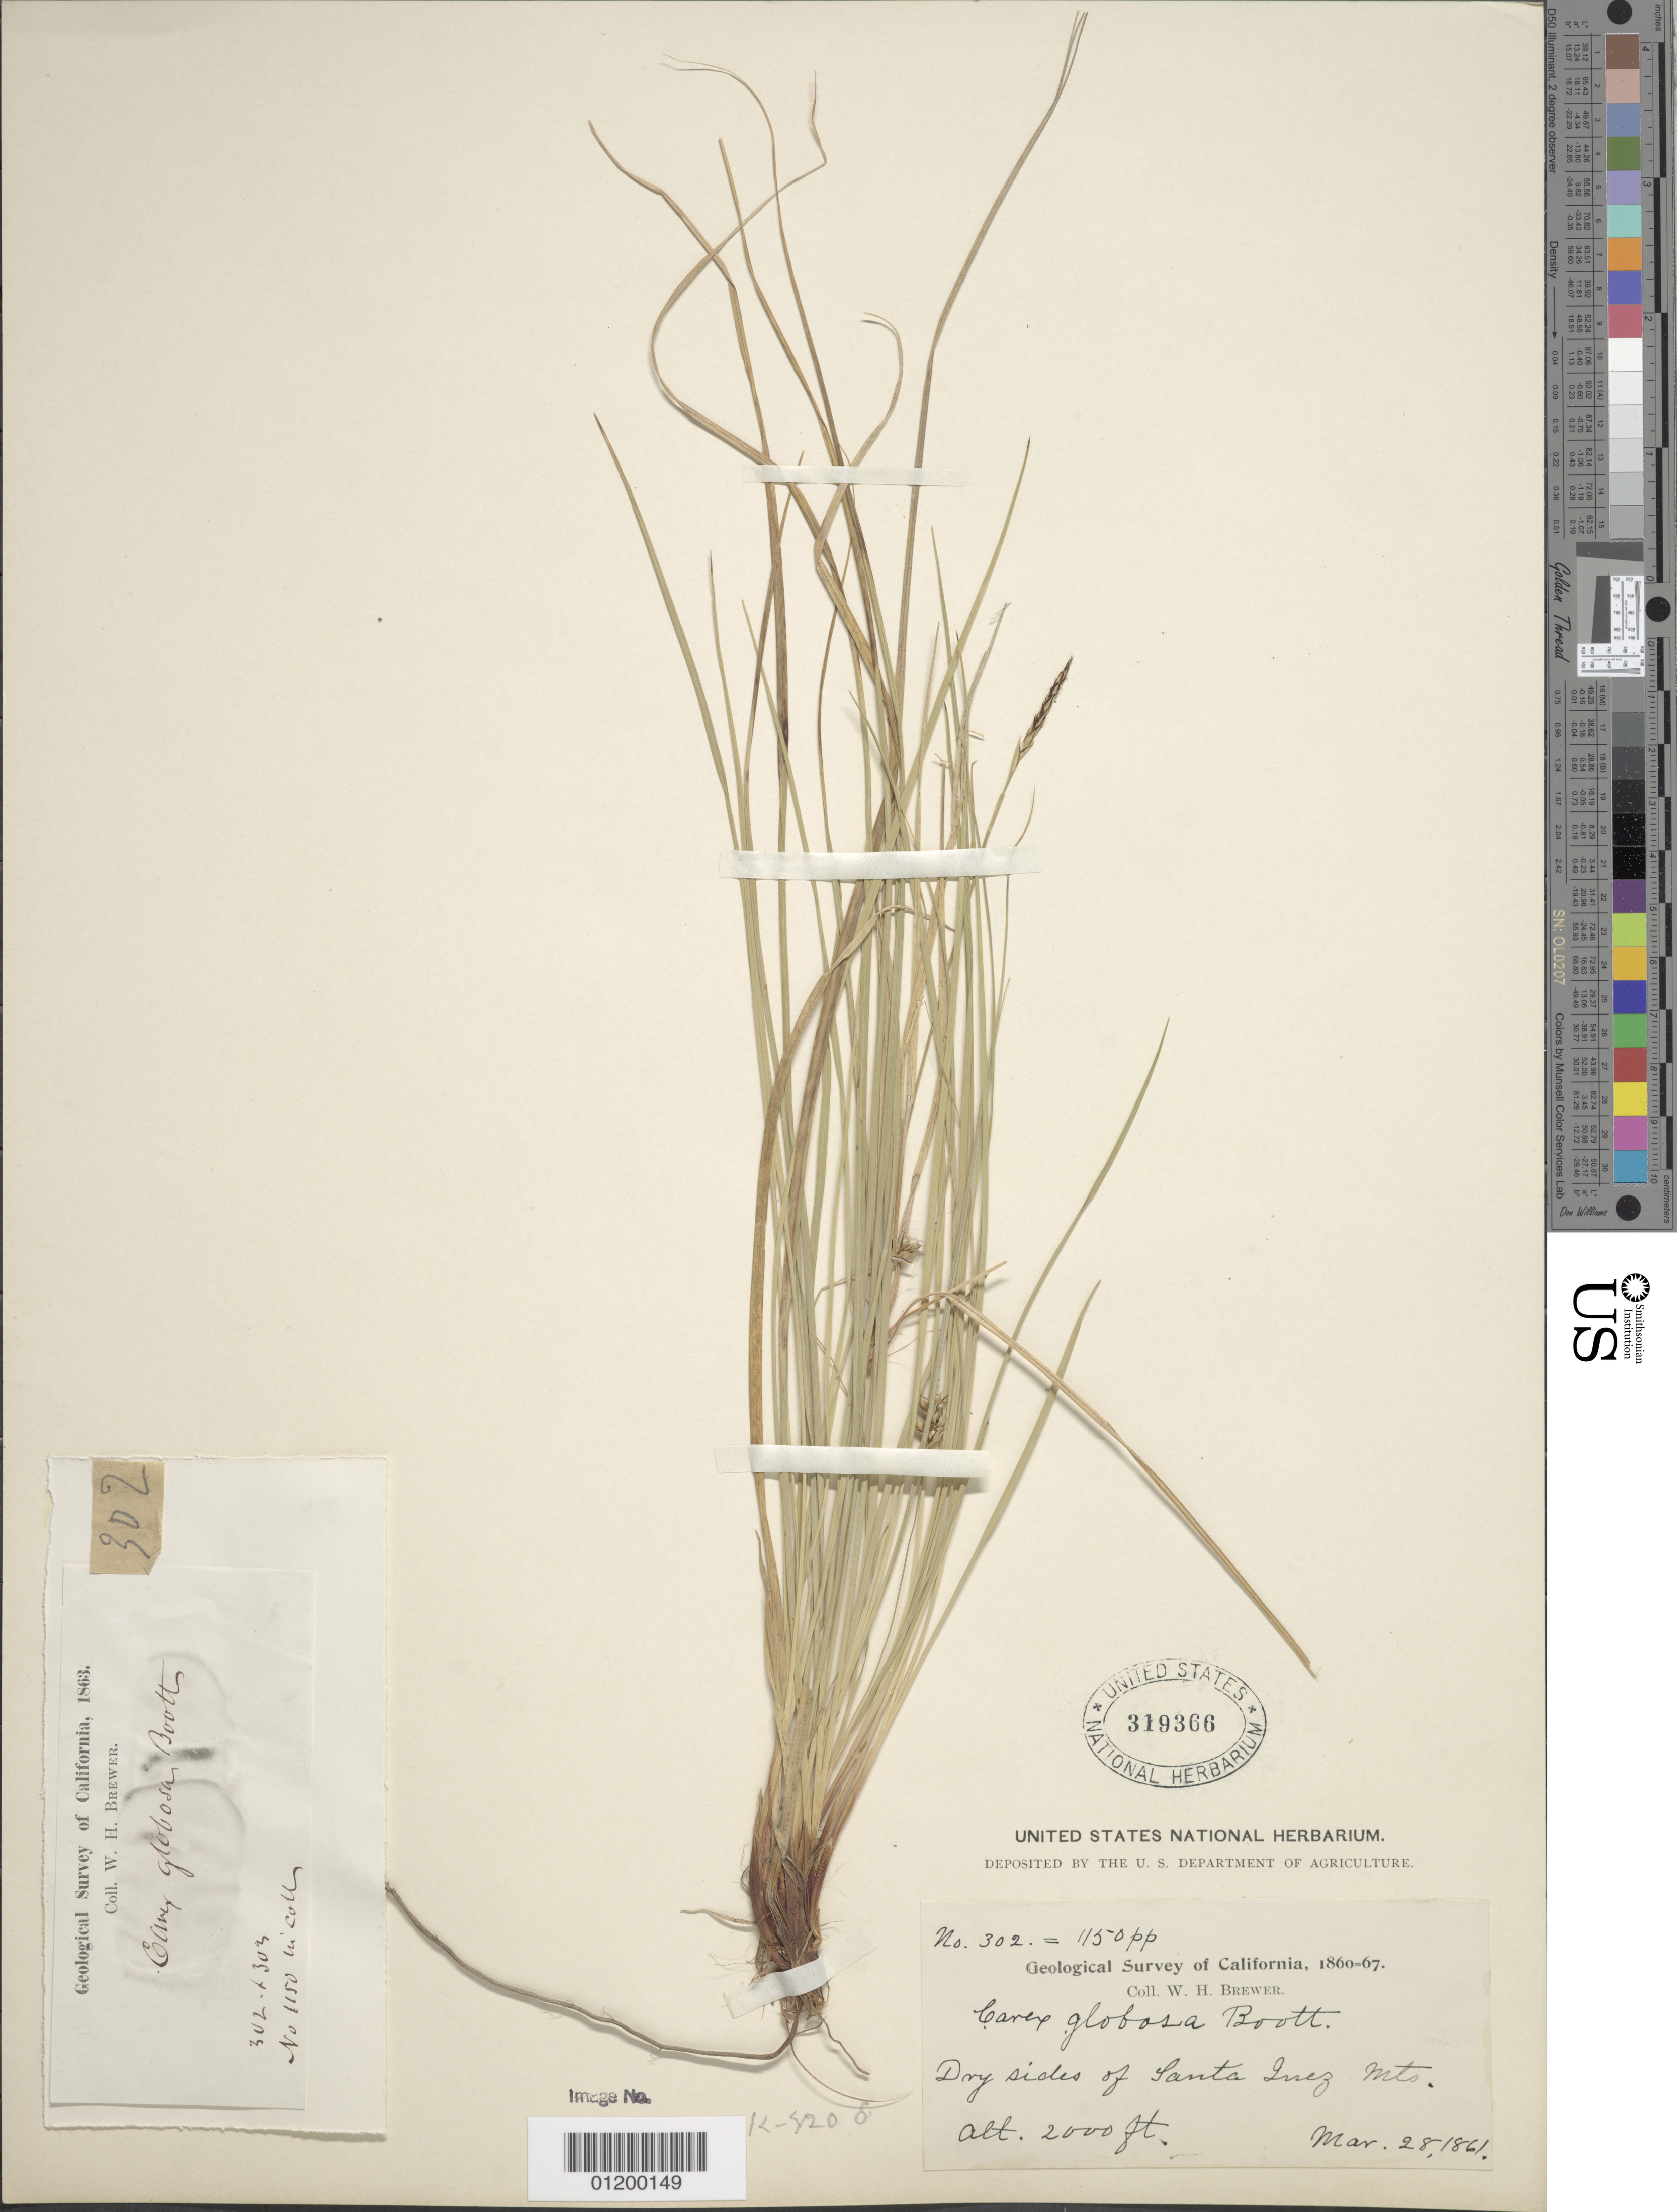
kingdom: Plantae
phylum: Tracheophyta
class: Liliopsida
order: Poales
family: Cyperaceae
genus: Carex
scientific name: Carex globosa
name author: Boott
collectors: W. H. Brewer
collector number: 302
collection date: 1861-03-28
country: United States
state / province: California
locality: Dry sides of Santa Ynez Mts.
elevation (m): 610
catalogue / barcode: US 319366